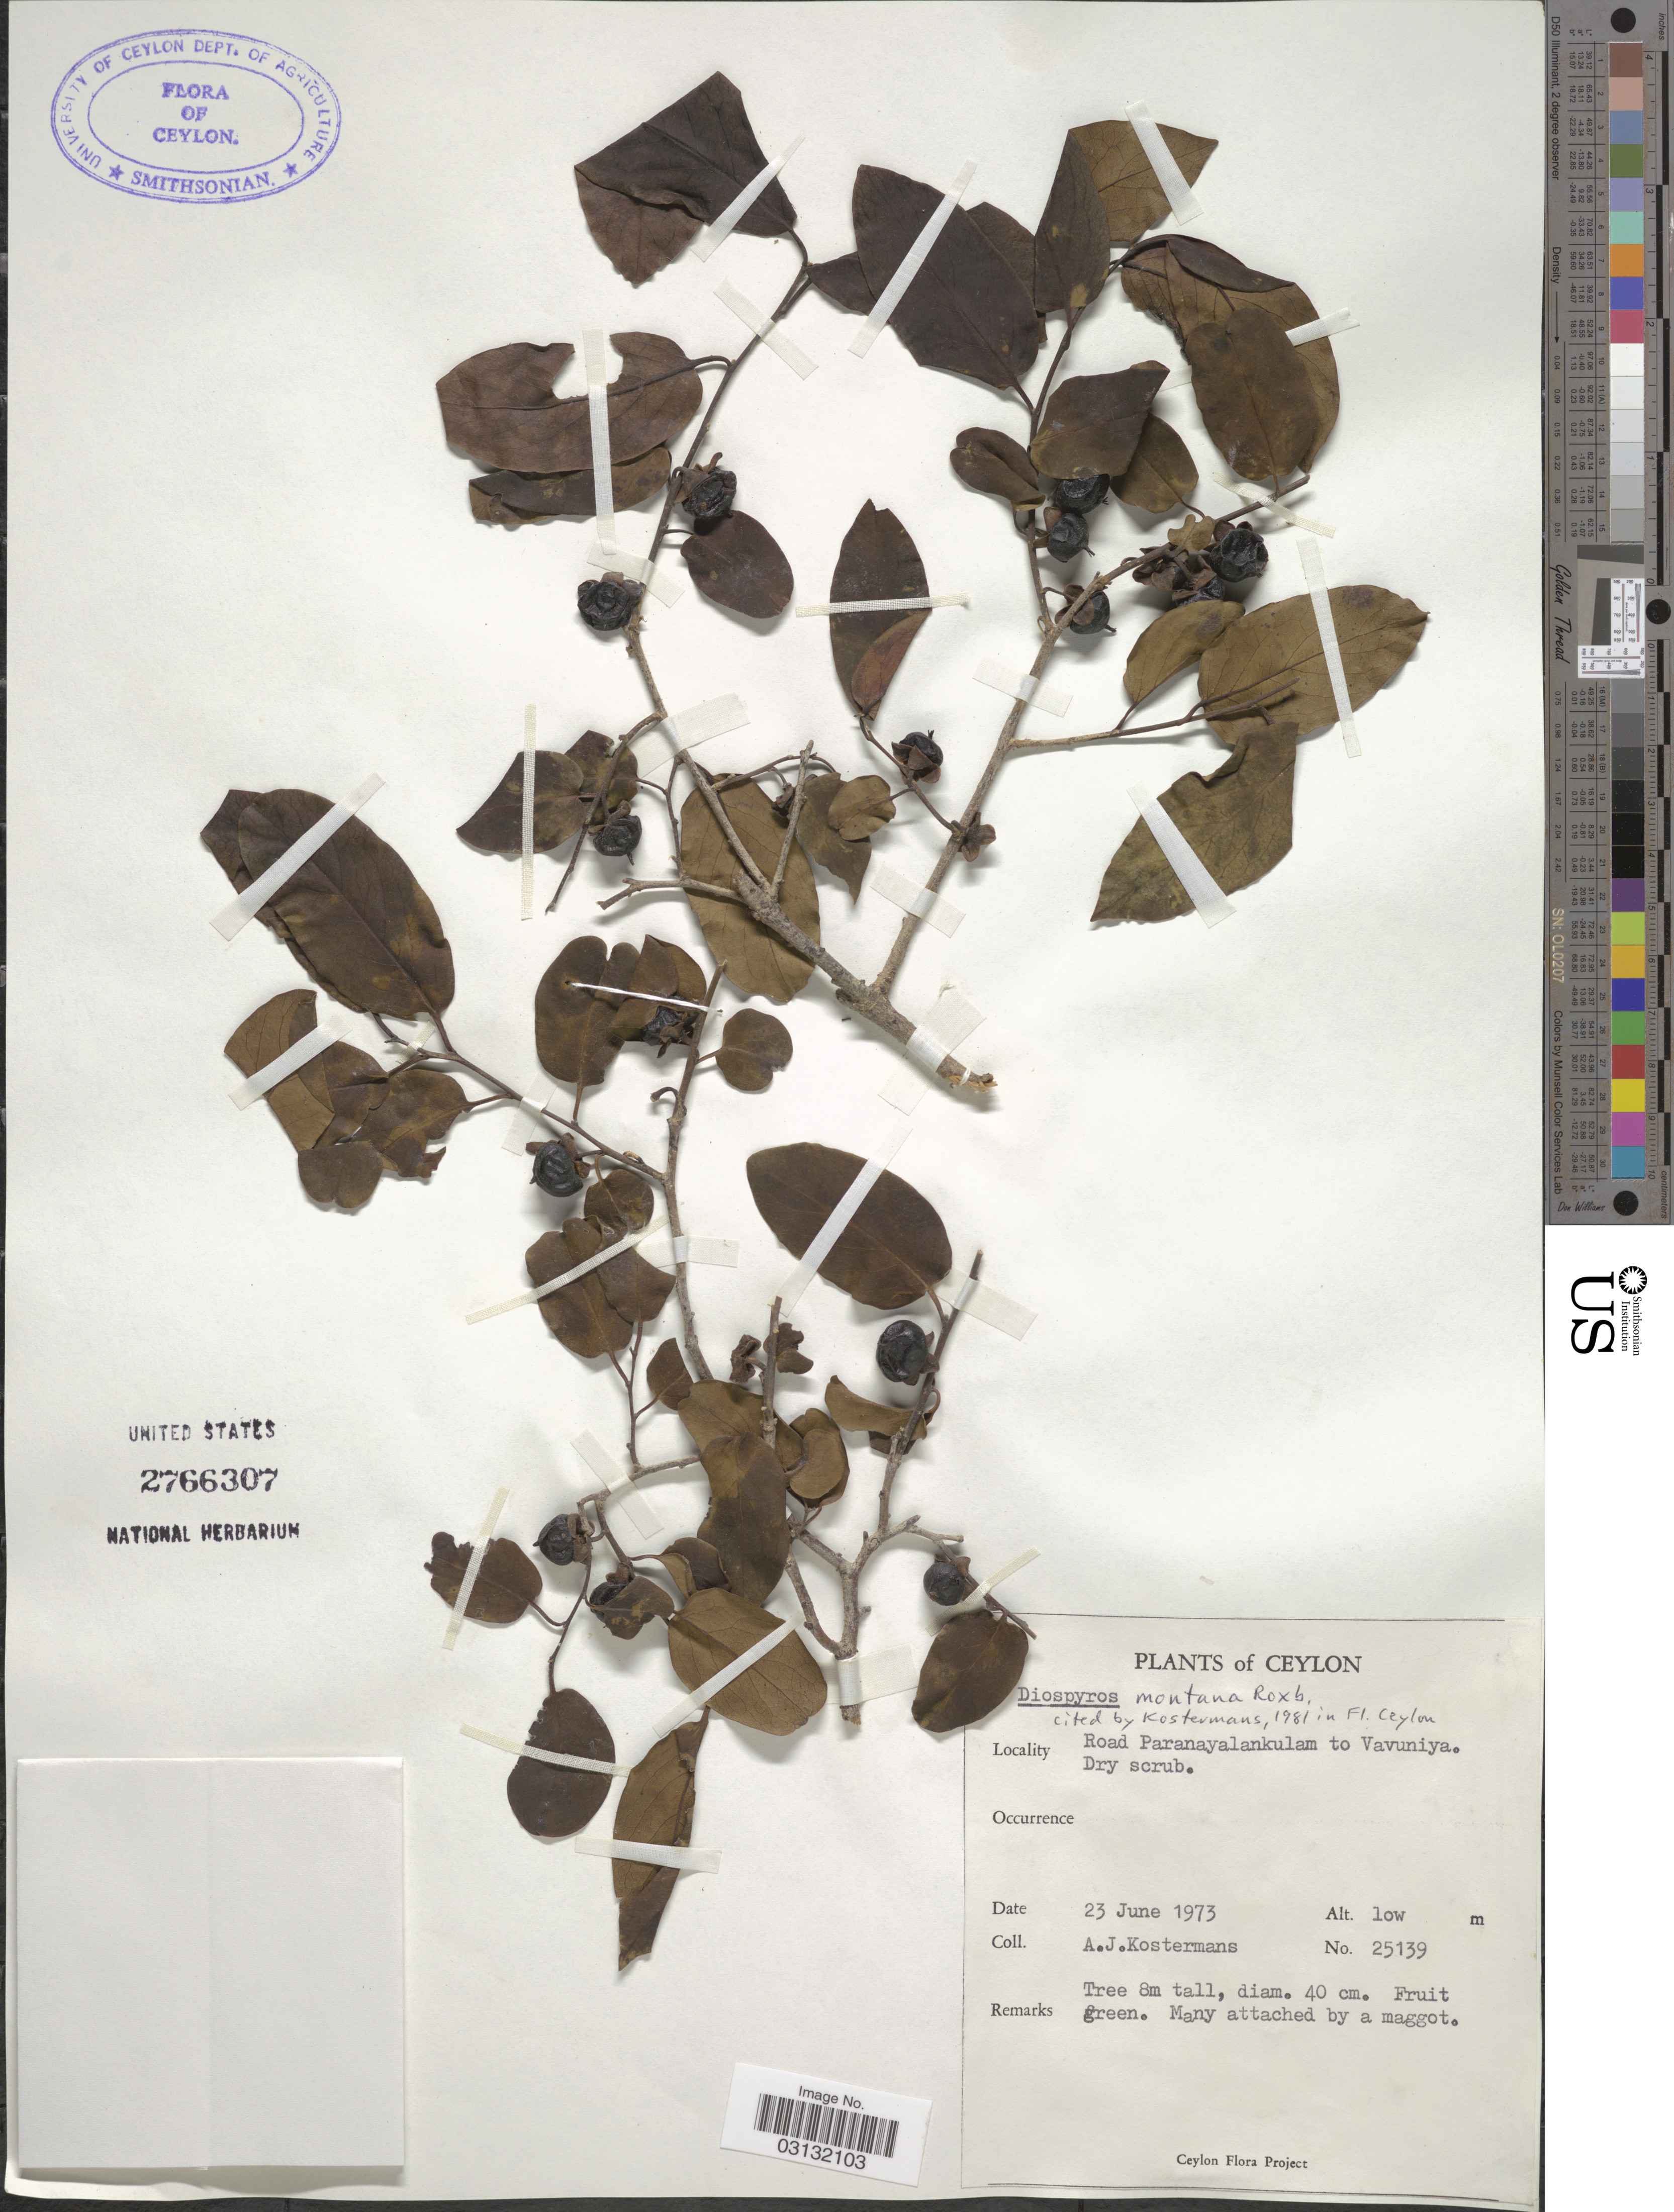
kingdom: Plantae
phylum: Tracheophyta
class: Magnoliopsida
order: Ericales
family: Ebenaceae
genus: Diospyros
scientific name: Diospyros montana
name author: Roxb.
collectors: A. J. G. Kostermans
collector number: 25139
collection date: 1973-06-23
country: Sri Lanka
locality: Ceylon, Road Paranayalankulam to Vavuniya.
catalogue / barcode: US 2766307